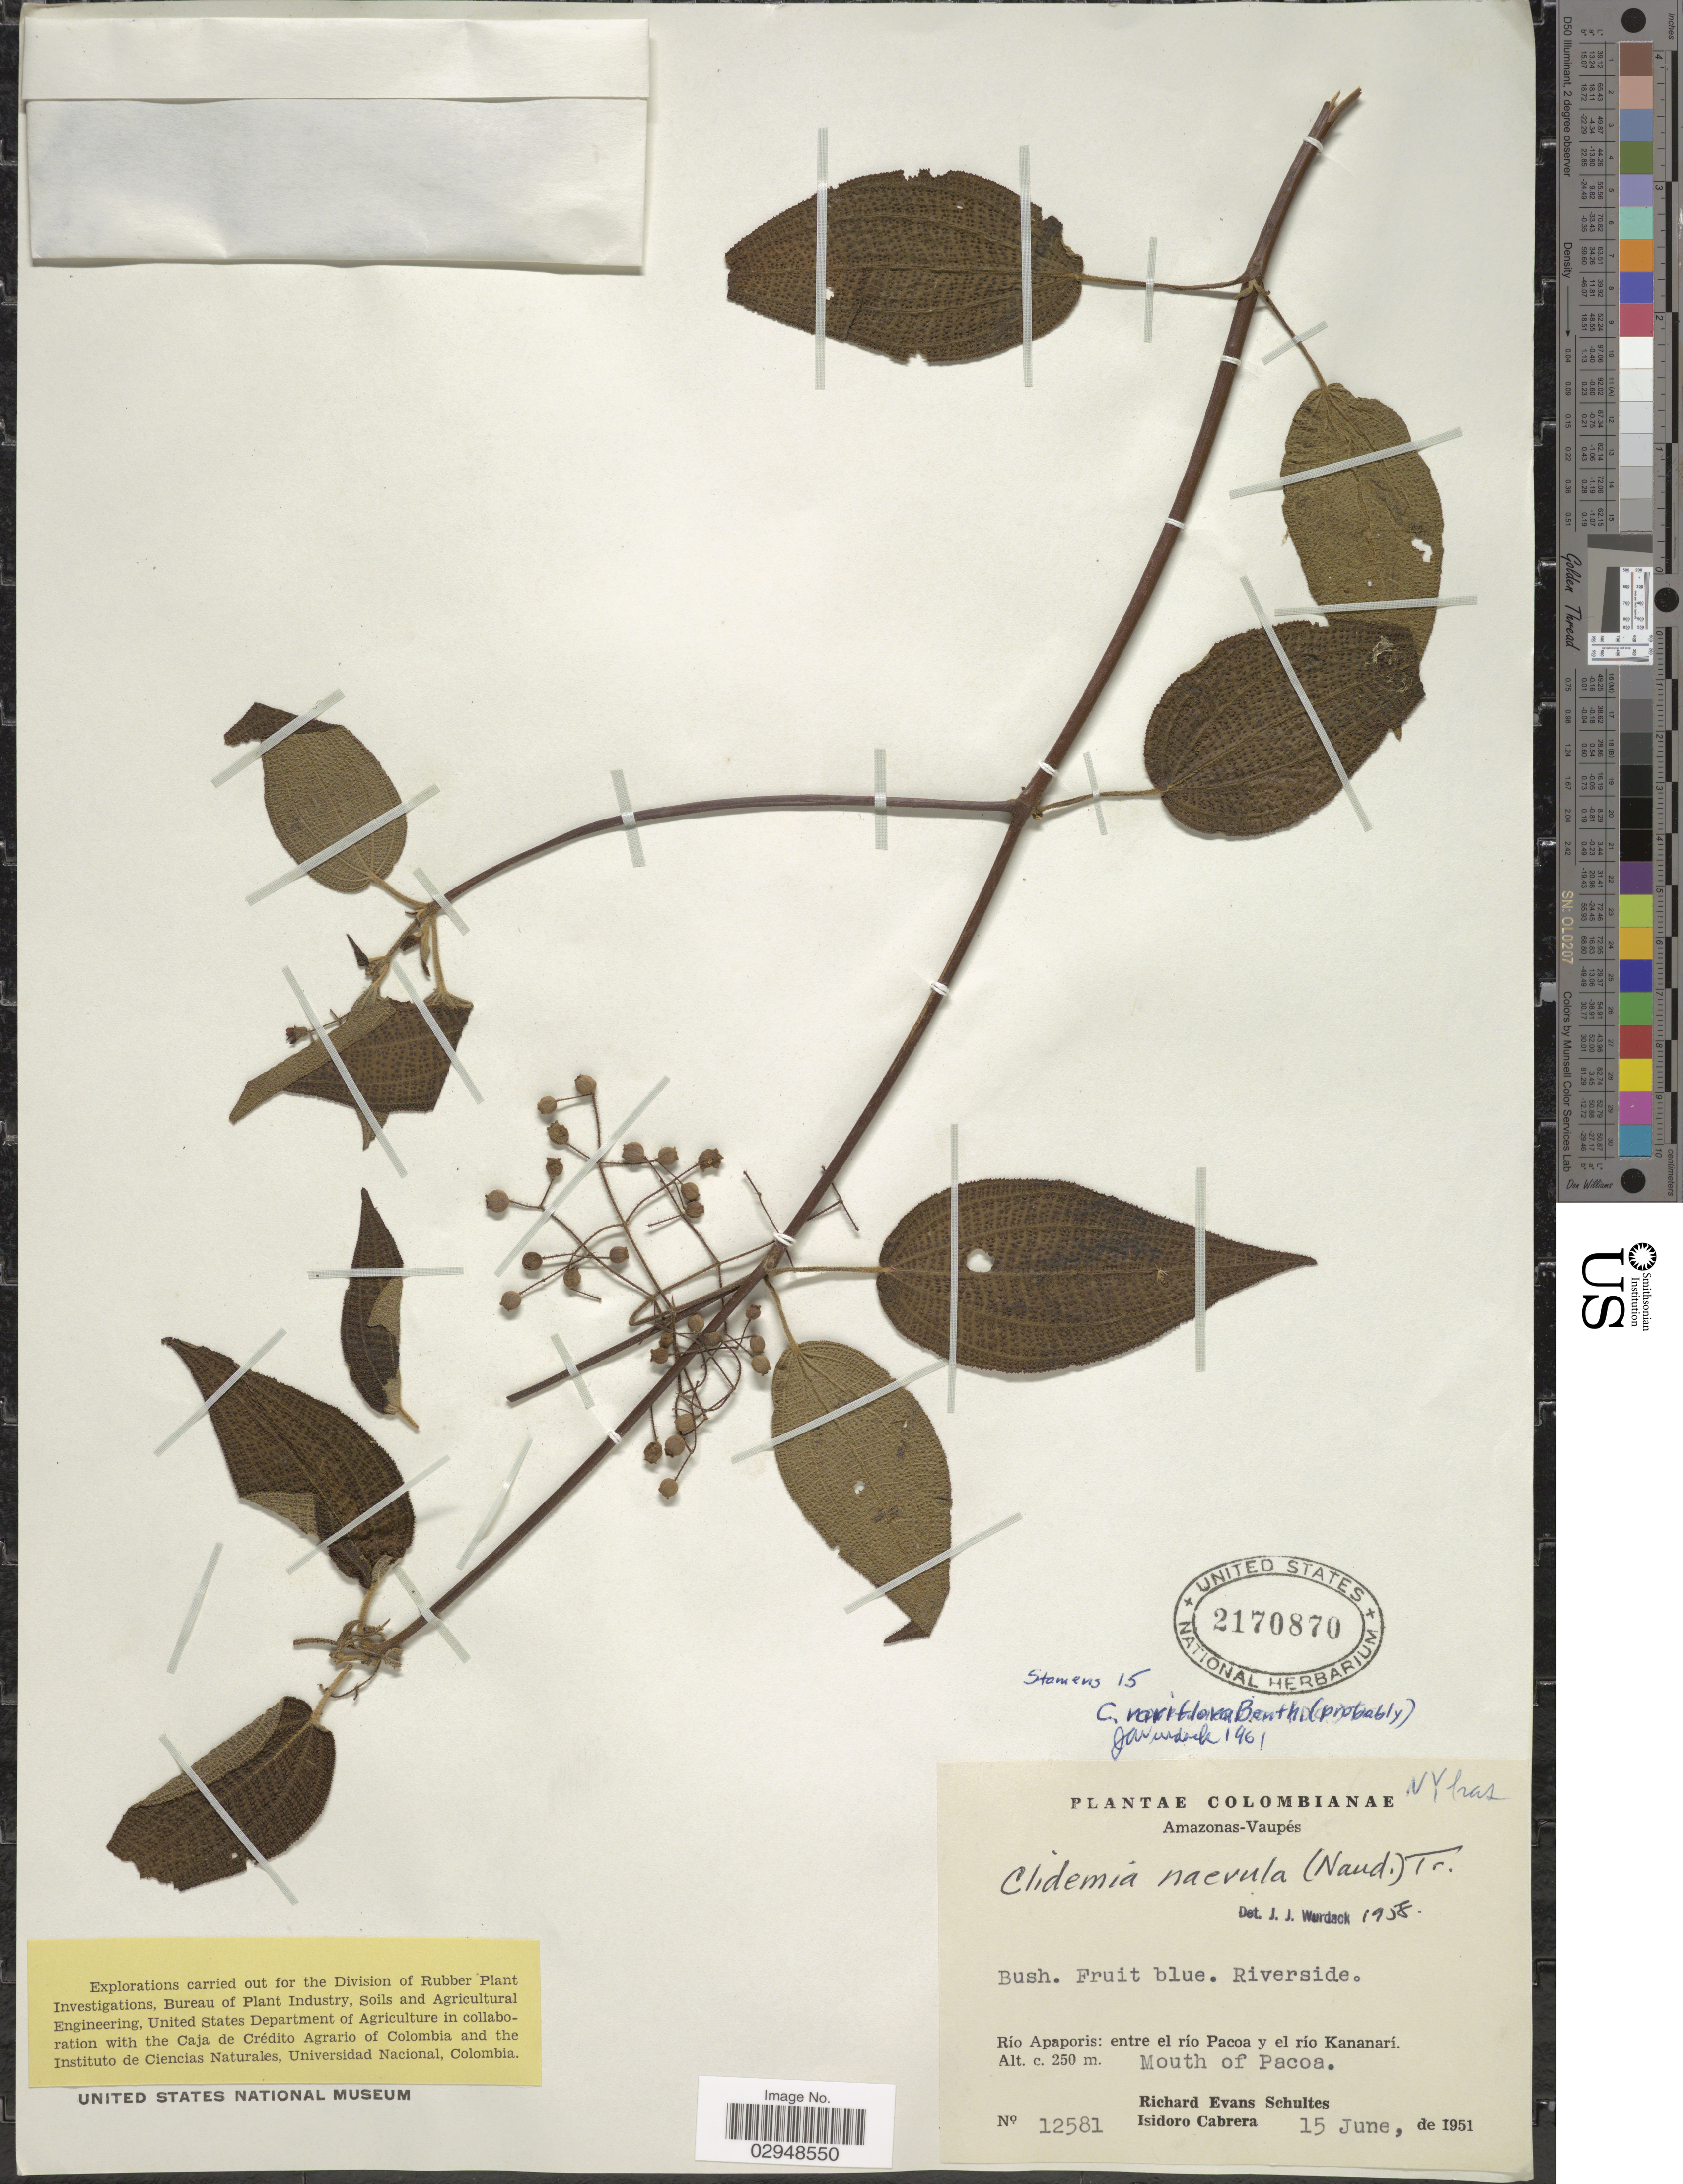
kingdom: Plantae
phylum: Tracheophyta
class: Magnoliopsida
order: Myrtales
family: Melastomataceae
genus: Clidemia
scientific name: Clidemia bullosa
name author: DC.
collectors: R. E. Schultes & I. Cabrera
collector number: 12581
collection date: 1951-06-15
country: Colombia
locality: Amazonas-Vaupés. Río Apaporis: entre el río Pacoa y el río Kananarí. Mouth of Pacoa.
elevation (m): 250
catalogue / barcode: US 2170870